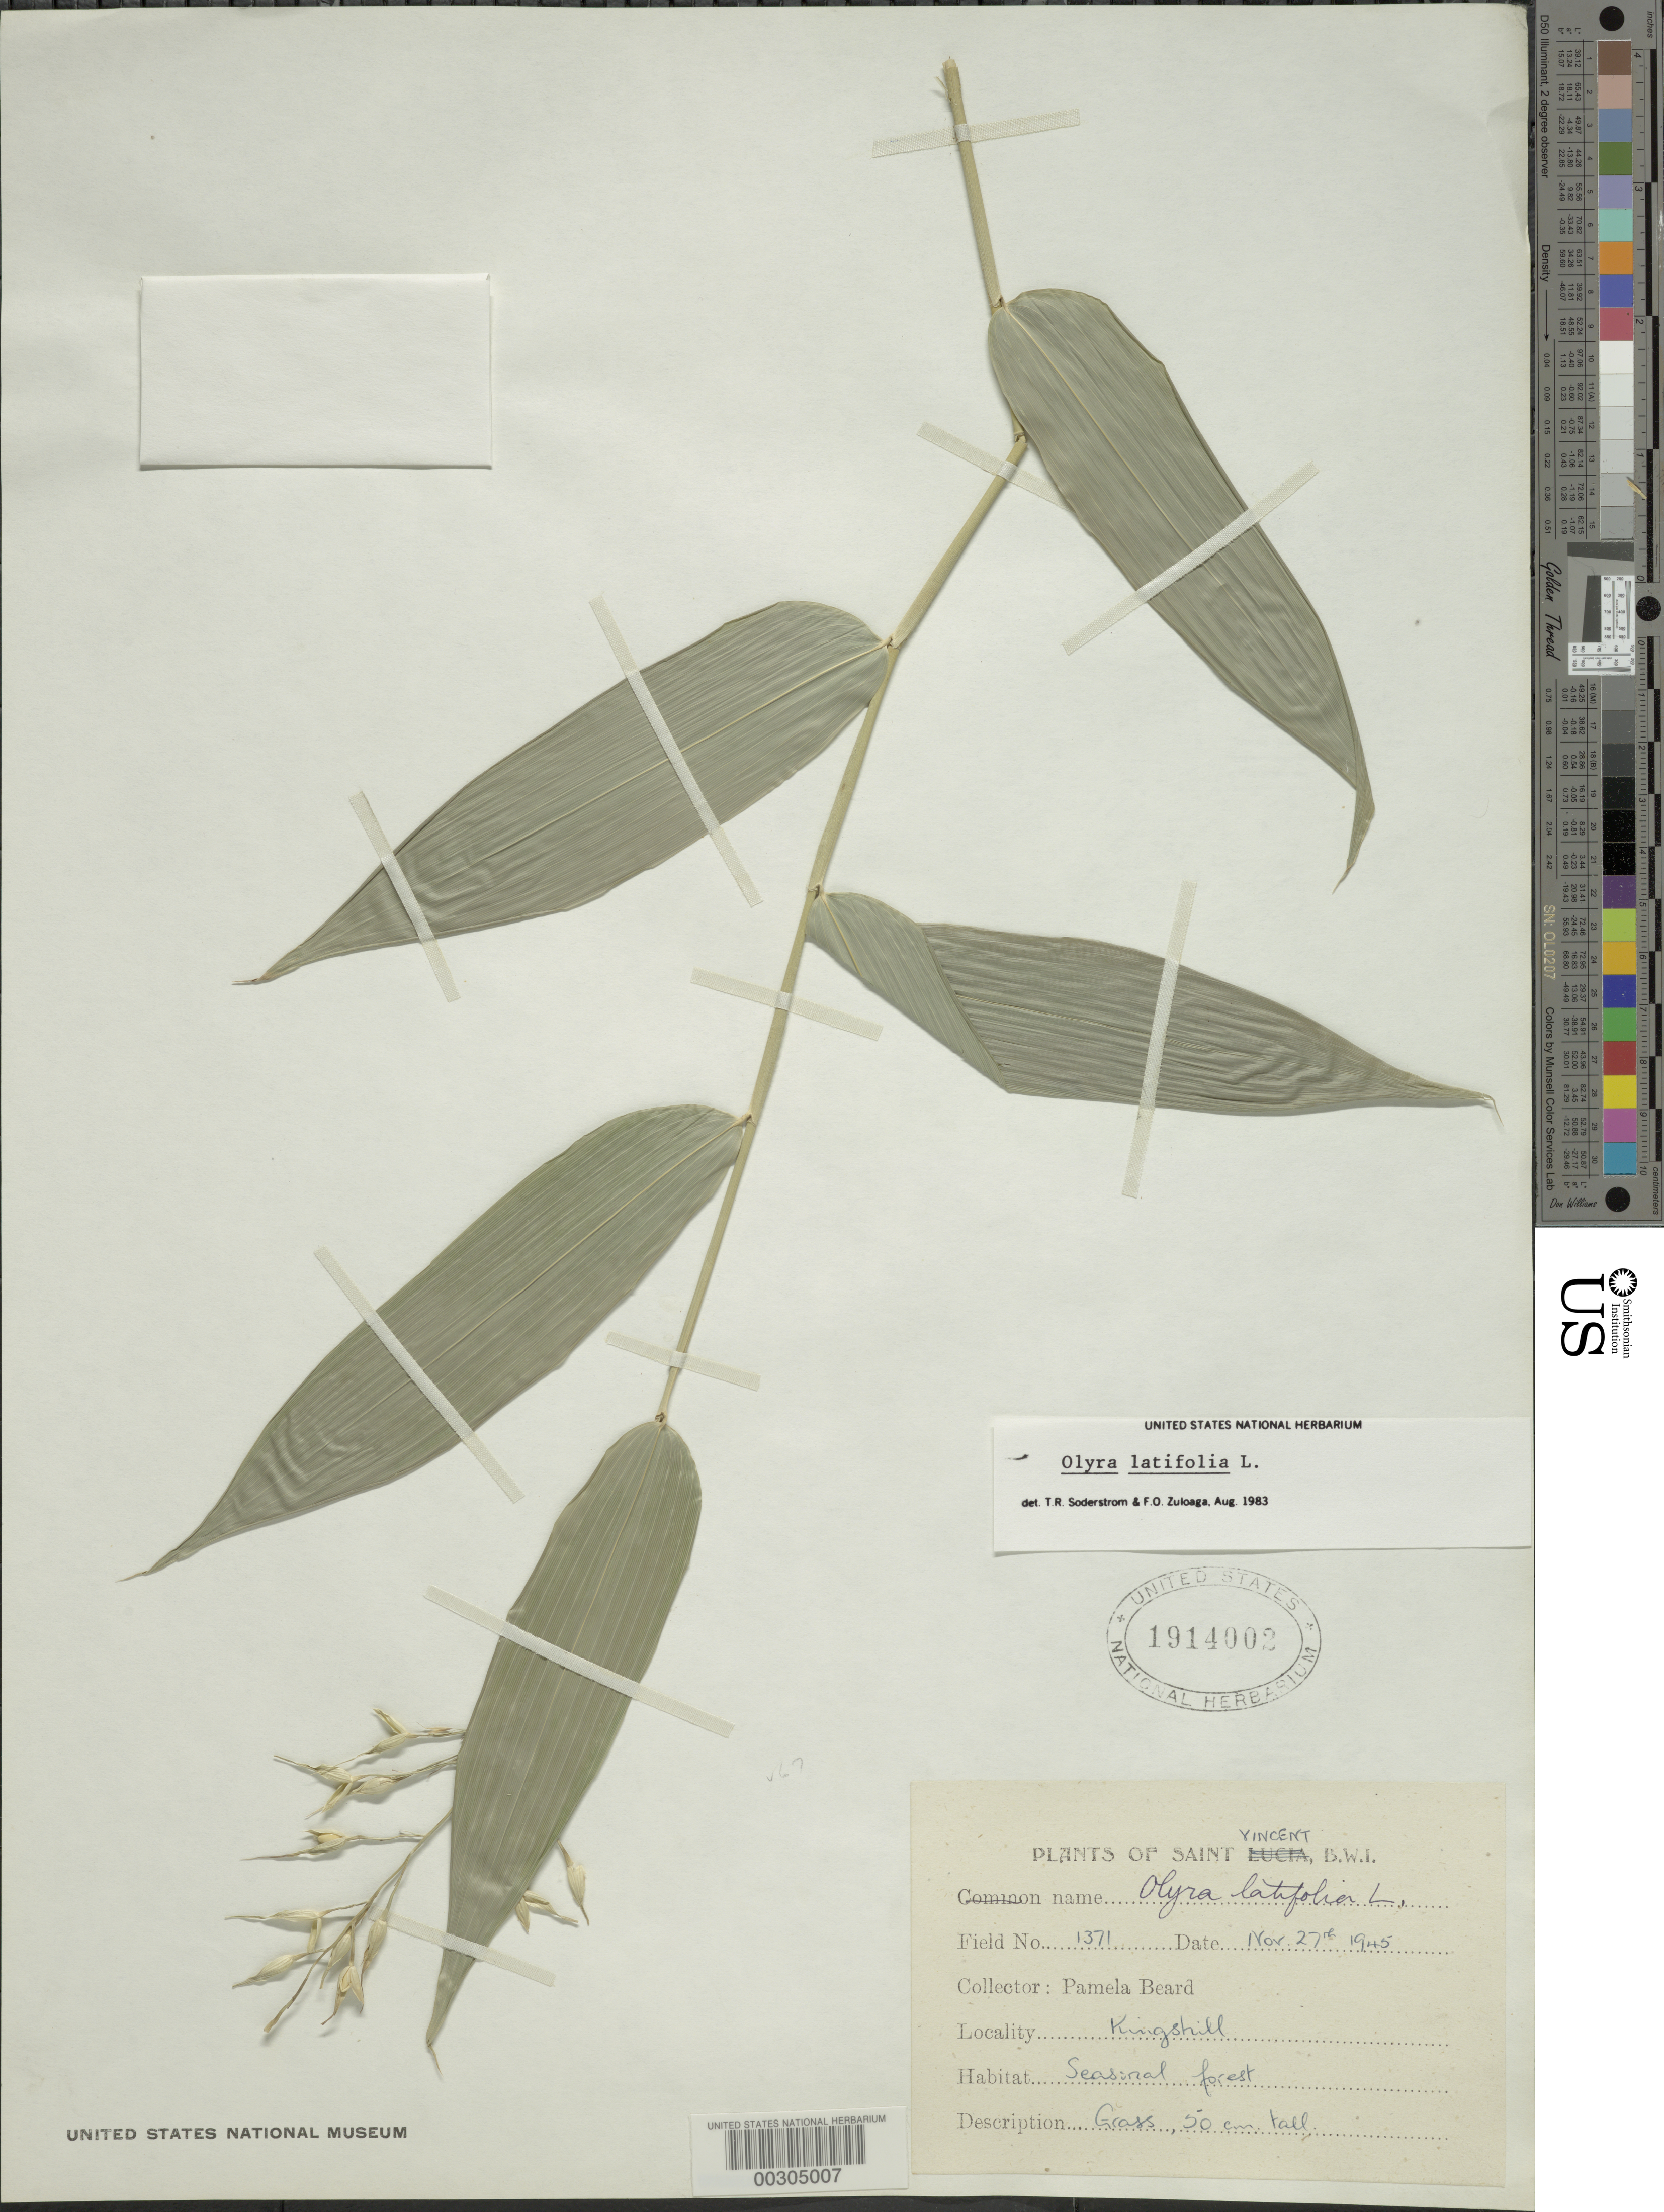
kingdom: Plantae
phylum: Tracheophyta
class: Liliopsida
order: Poales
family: Poaceae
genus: Olyra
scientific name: Olyra latifolia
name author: L.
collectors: P. Beard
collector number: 1371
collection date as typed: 27 Nov 1945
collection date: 1945-11-27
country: St. Vincent - Grenadines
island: St. Vincent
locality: Kingshill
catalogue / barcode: US 1914002